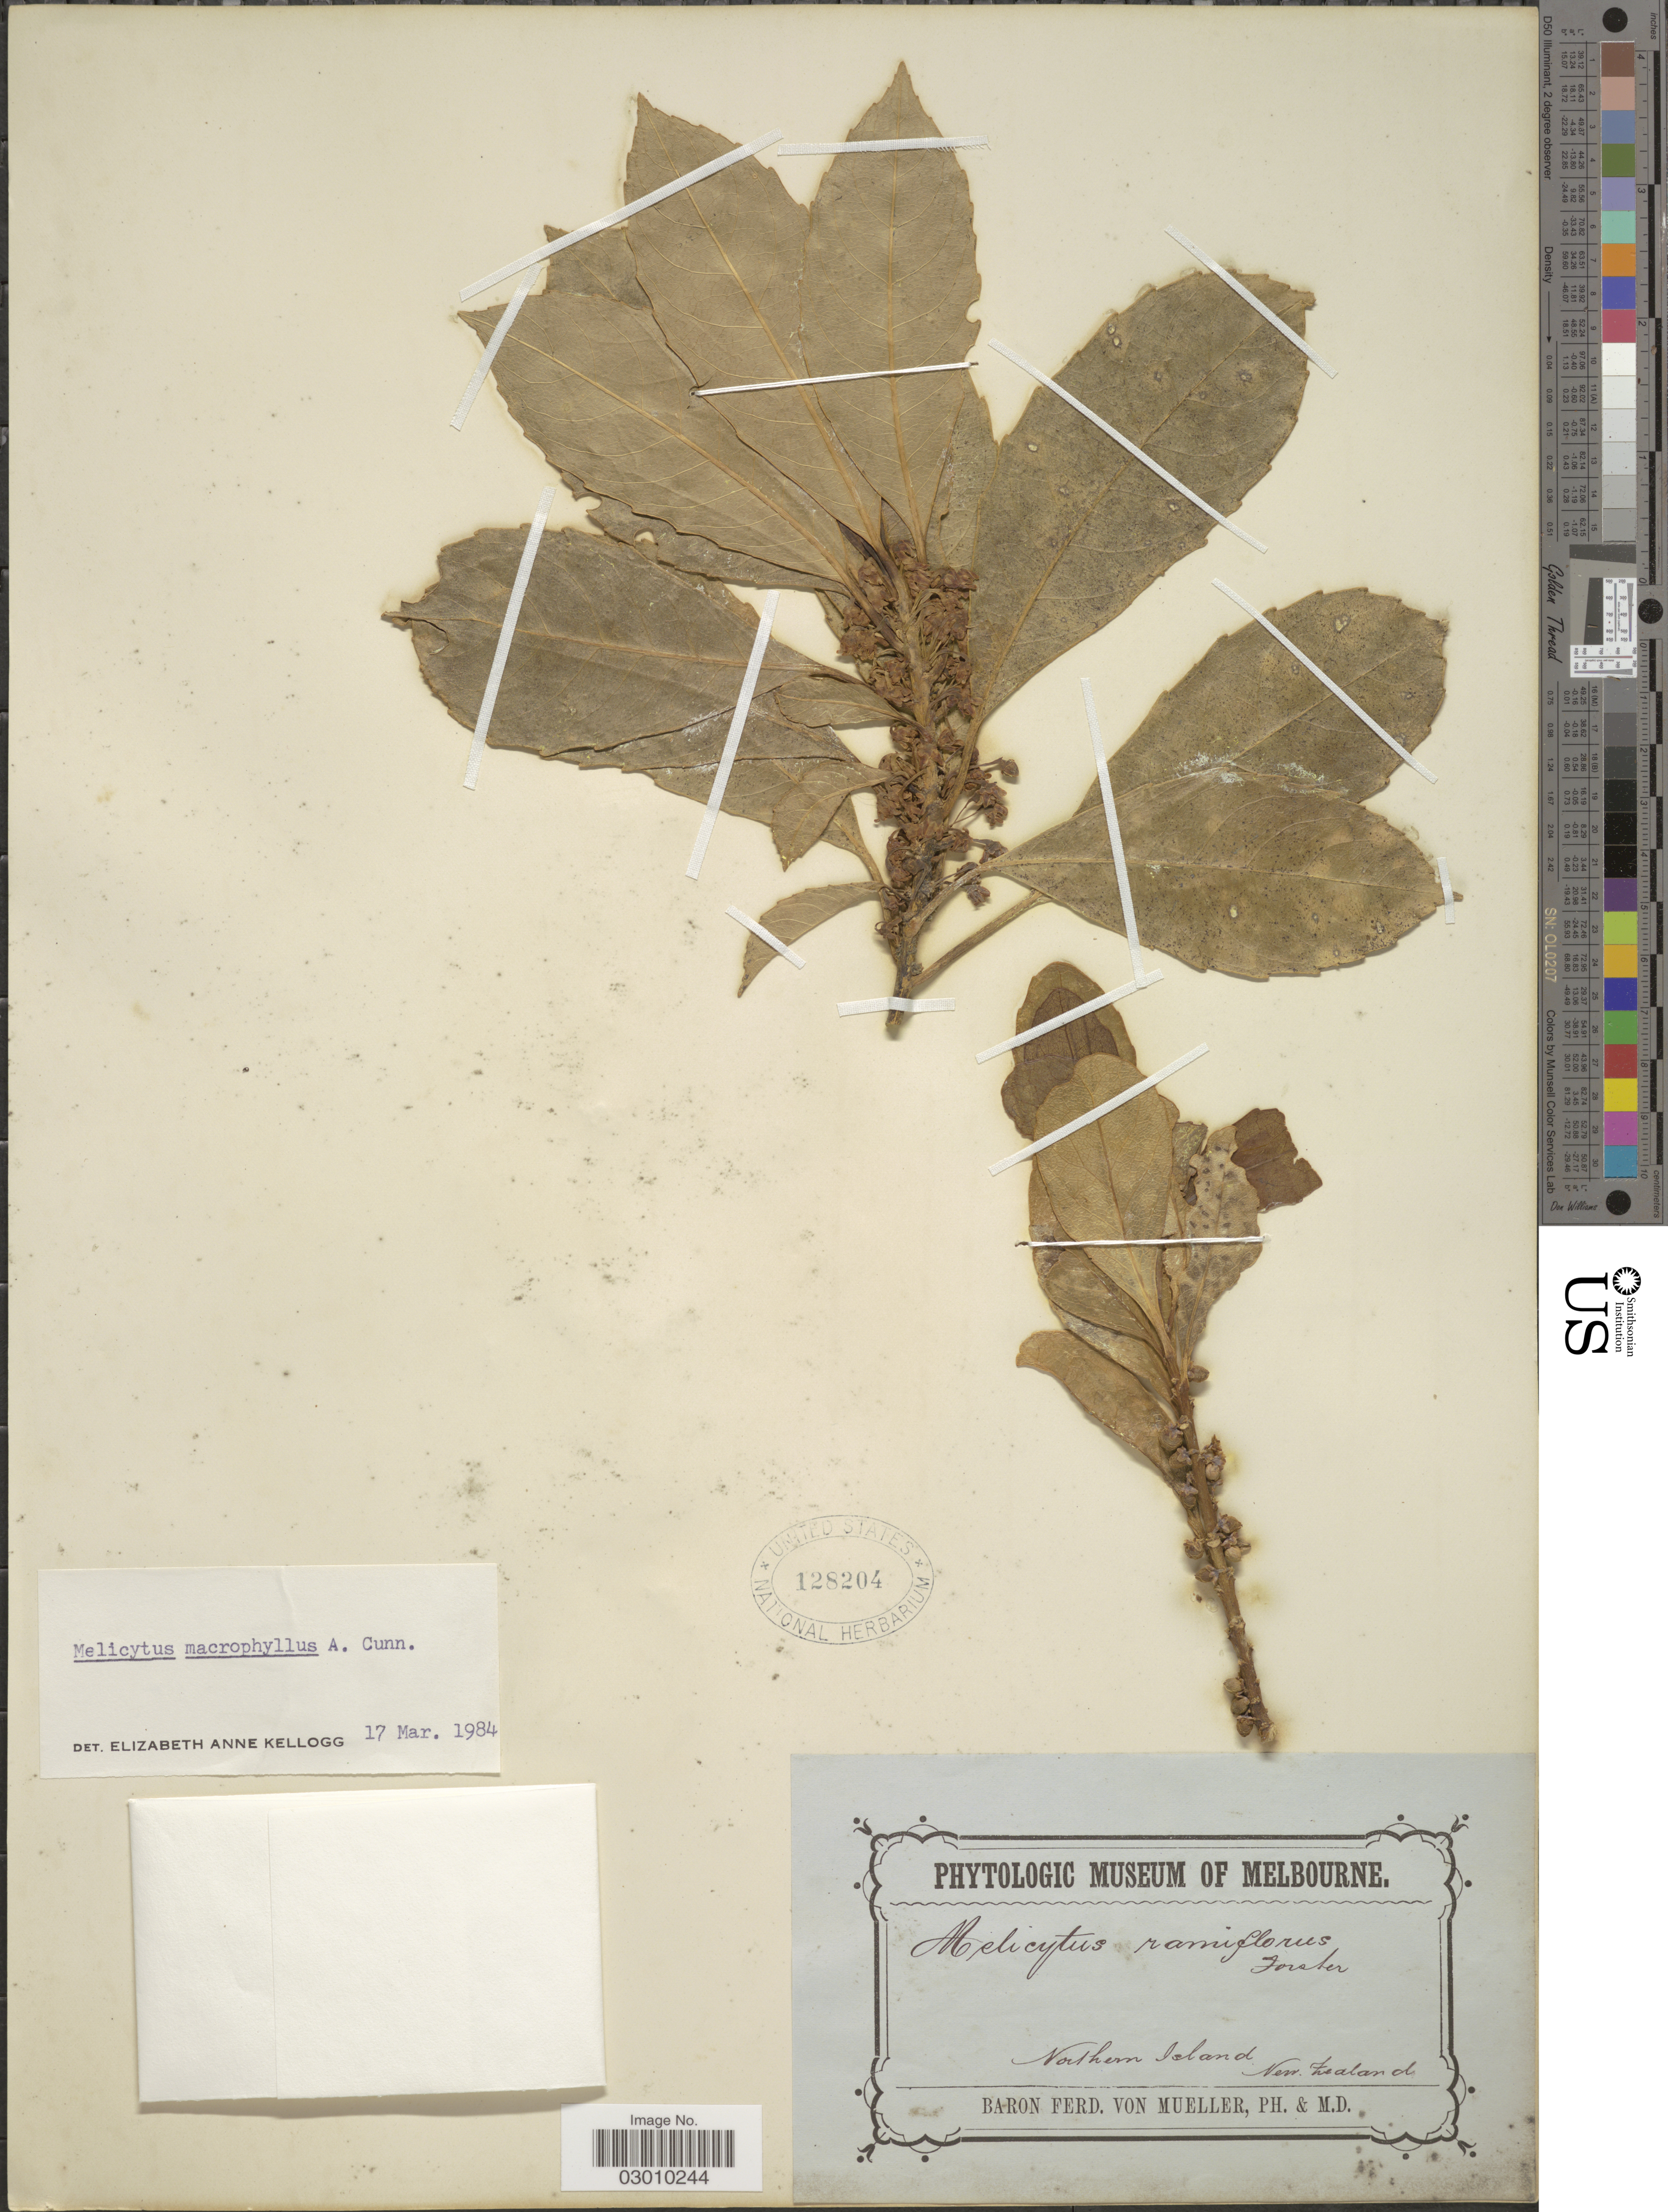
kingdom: Plantae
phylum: Tracheophyta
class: Magnoliopsida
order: Malpighiales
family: Violaceae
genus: Melicytus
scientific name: Melicytus macrophyllus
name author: A. Cunn.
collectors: F. von Mueller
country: New Zealand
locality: Northern Island.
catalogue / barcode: US 128204